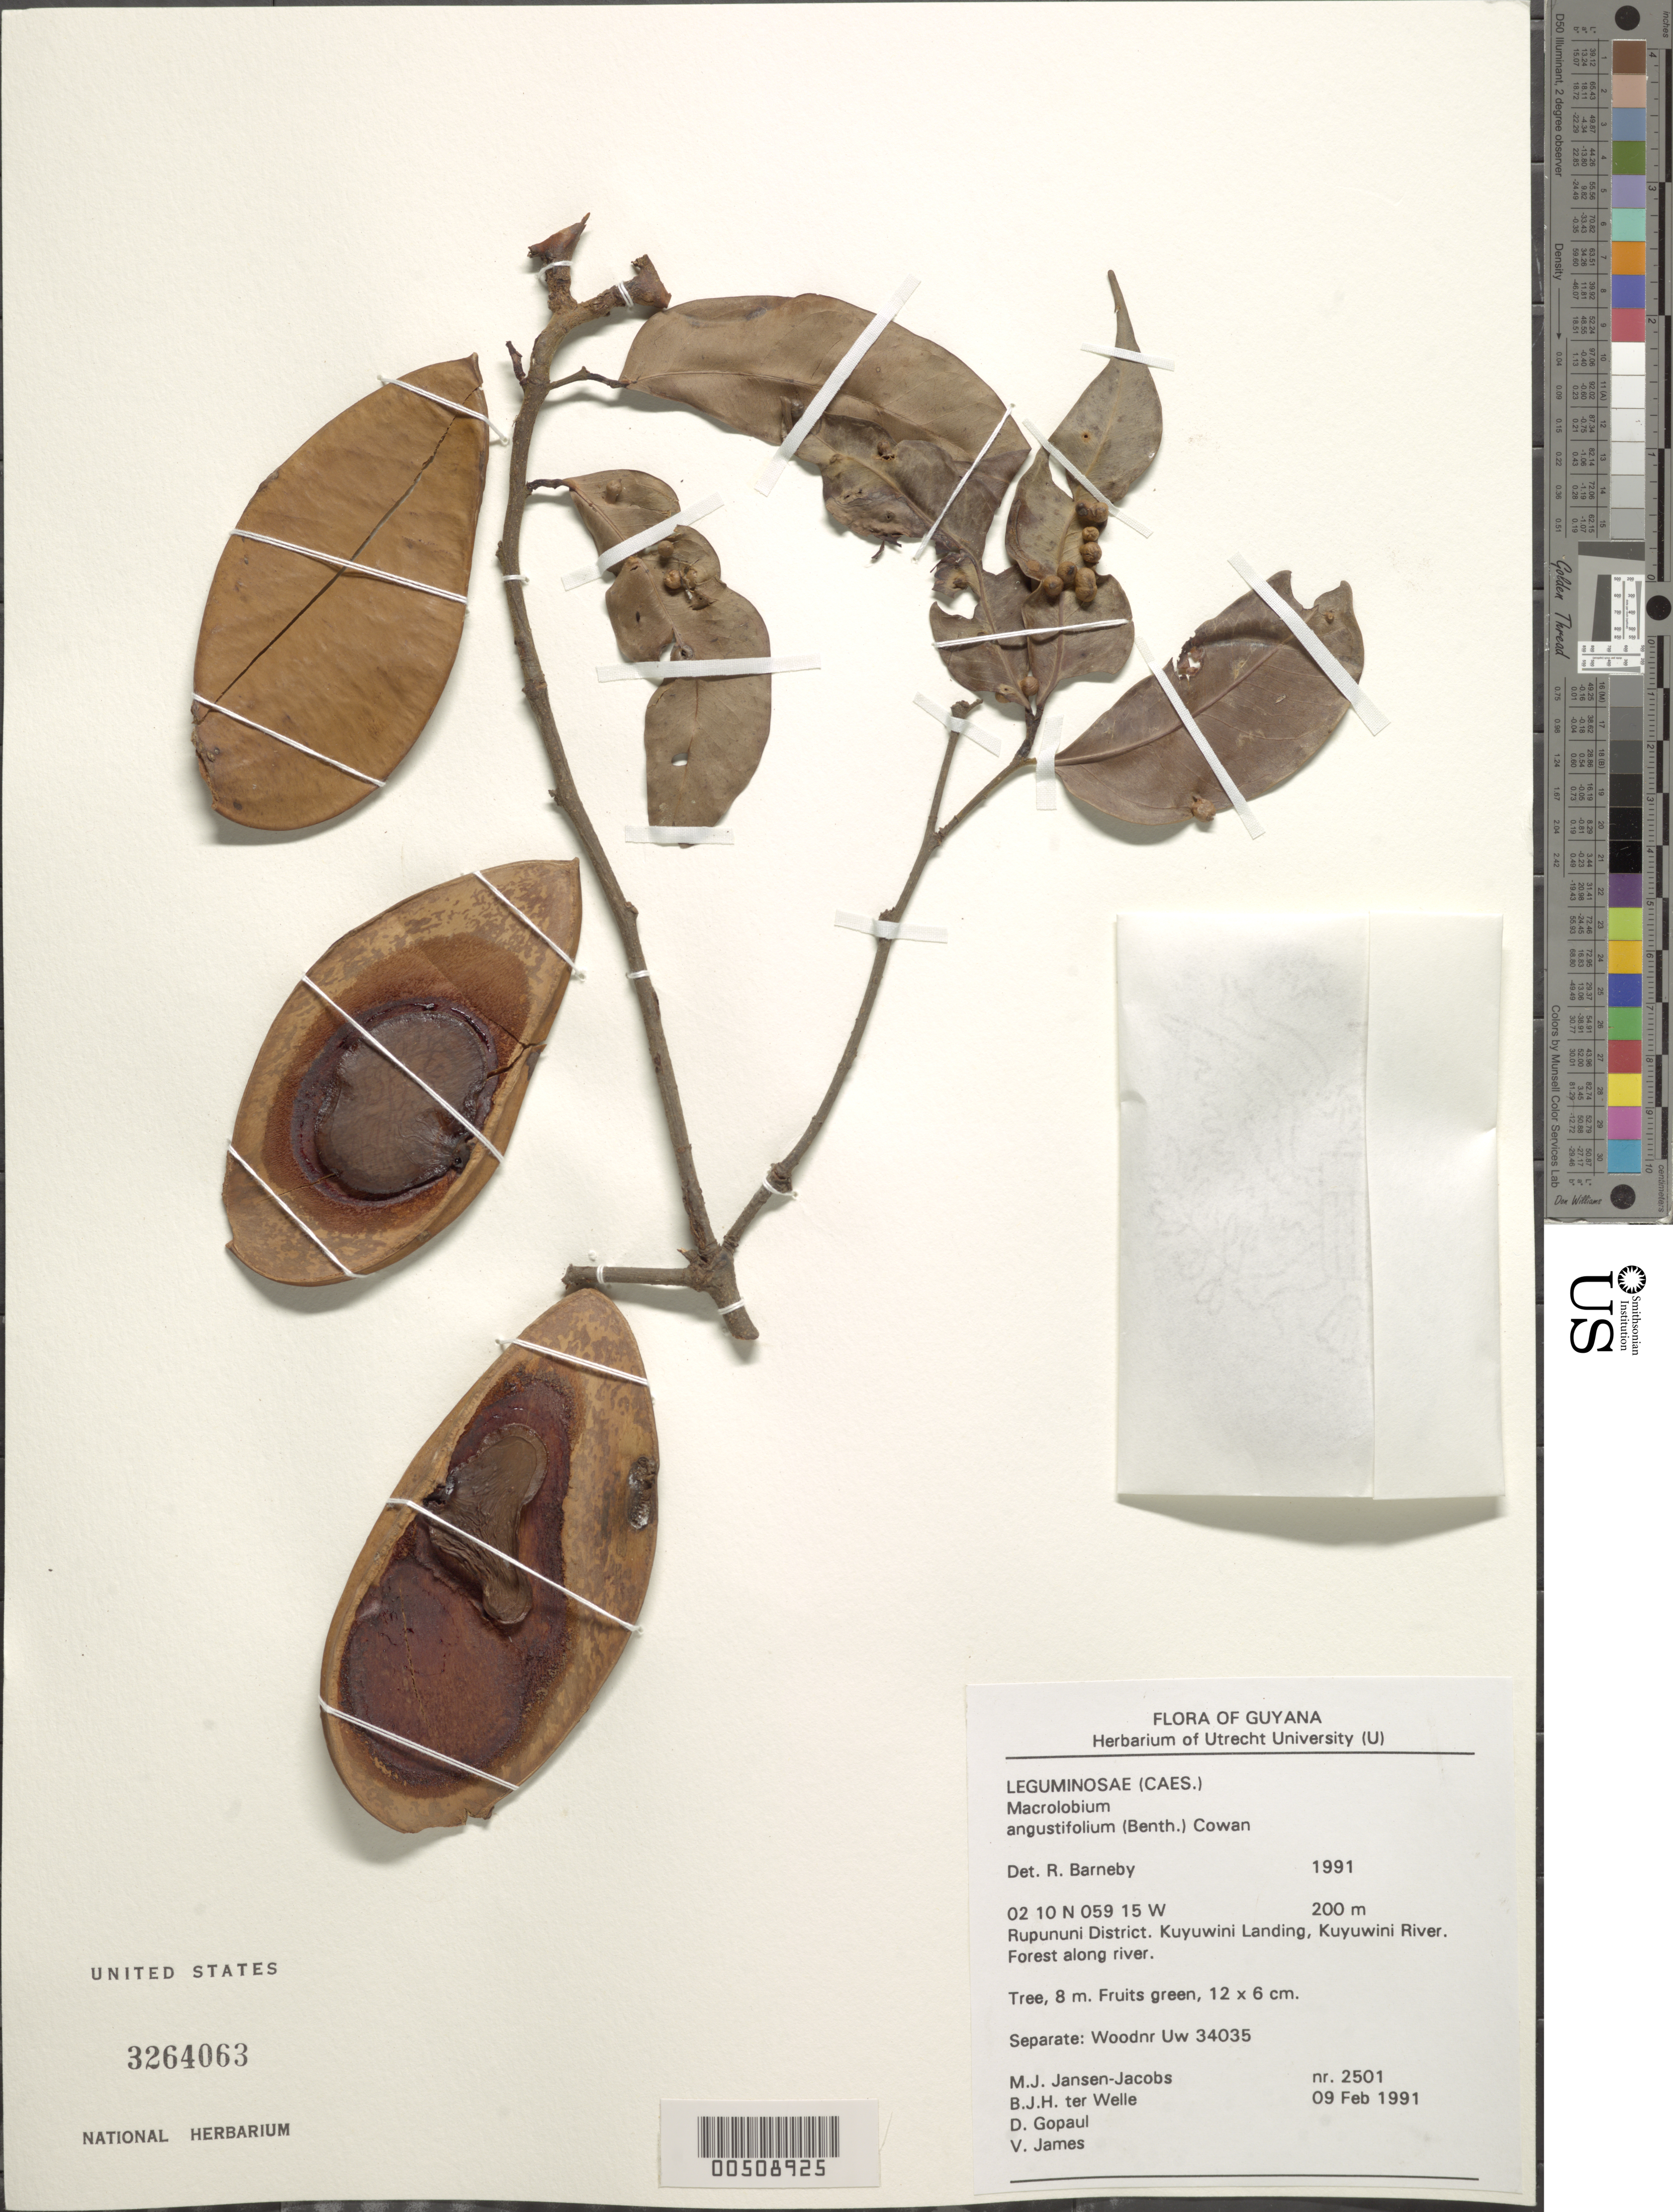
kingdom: Plantae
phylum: Tracheophyta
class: Magnoliopsida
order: Fabales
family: Fabaceae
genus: Macrolobium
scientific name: Macrolobium angustifolium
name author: (Benth.) R.S. Cowan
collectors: M. J. Jansen-Jacobs, B. Welle, D. Gopaul & V. James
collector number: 2501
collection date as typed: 09 Feb 1991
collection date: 1991-02-09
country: Guyana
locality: Rupununi dist., kuyuwini landing, kuyuwini river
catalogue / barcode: US 3264063